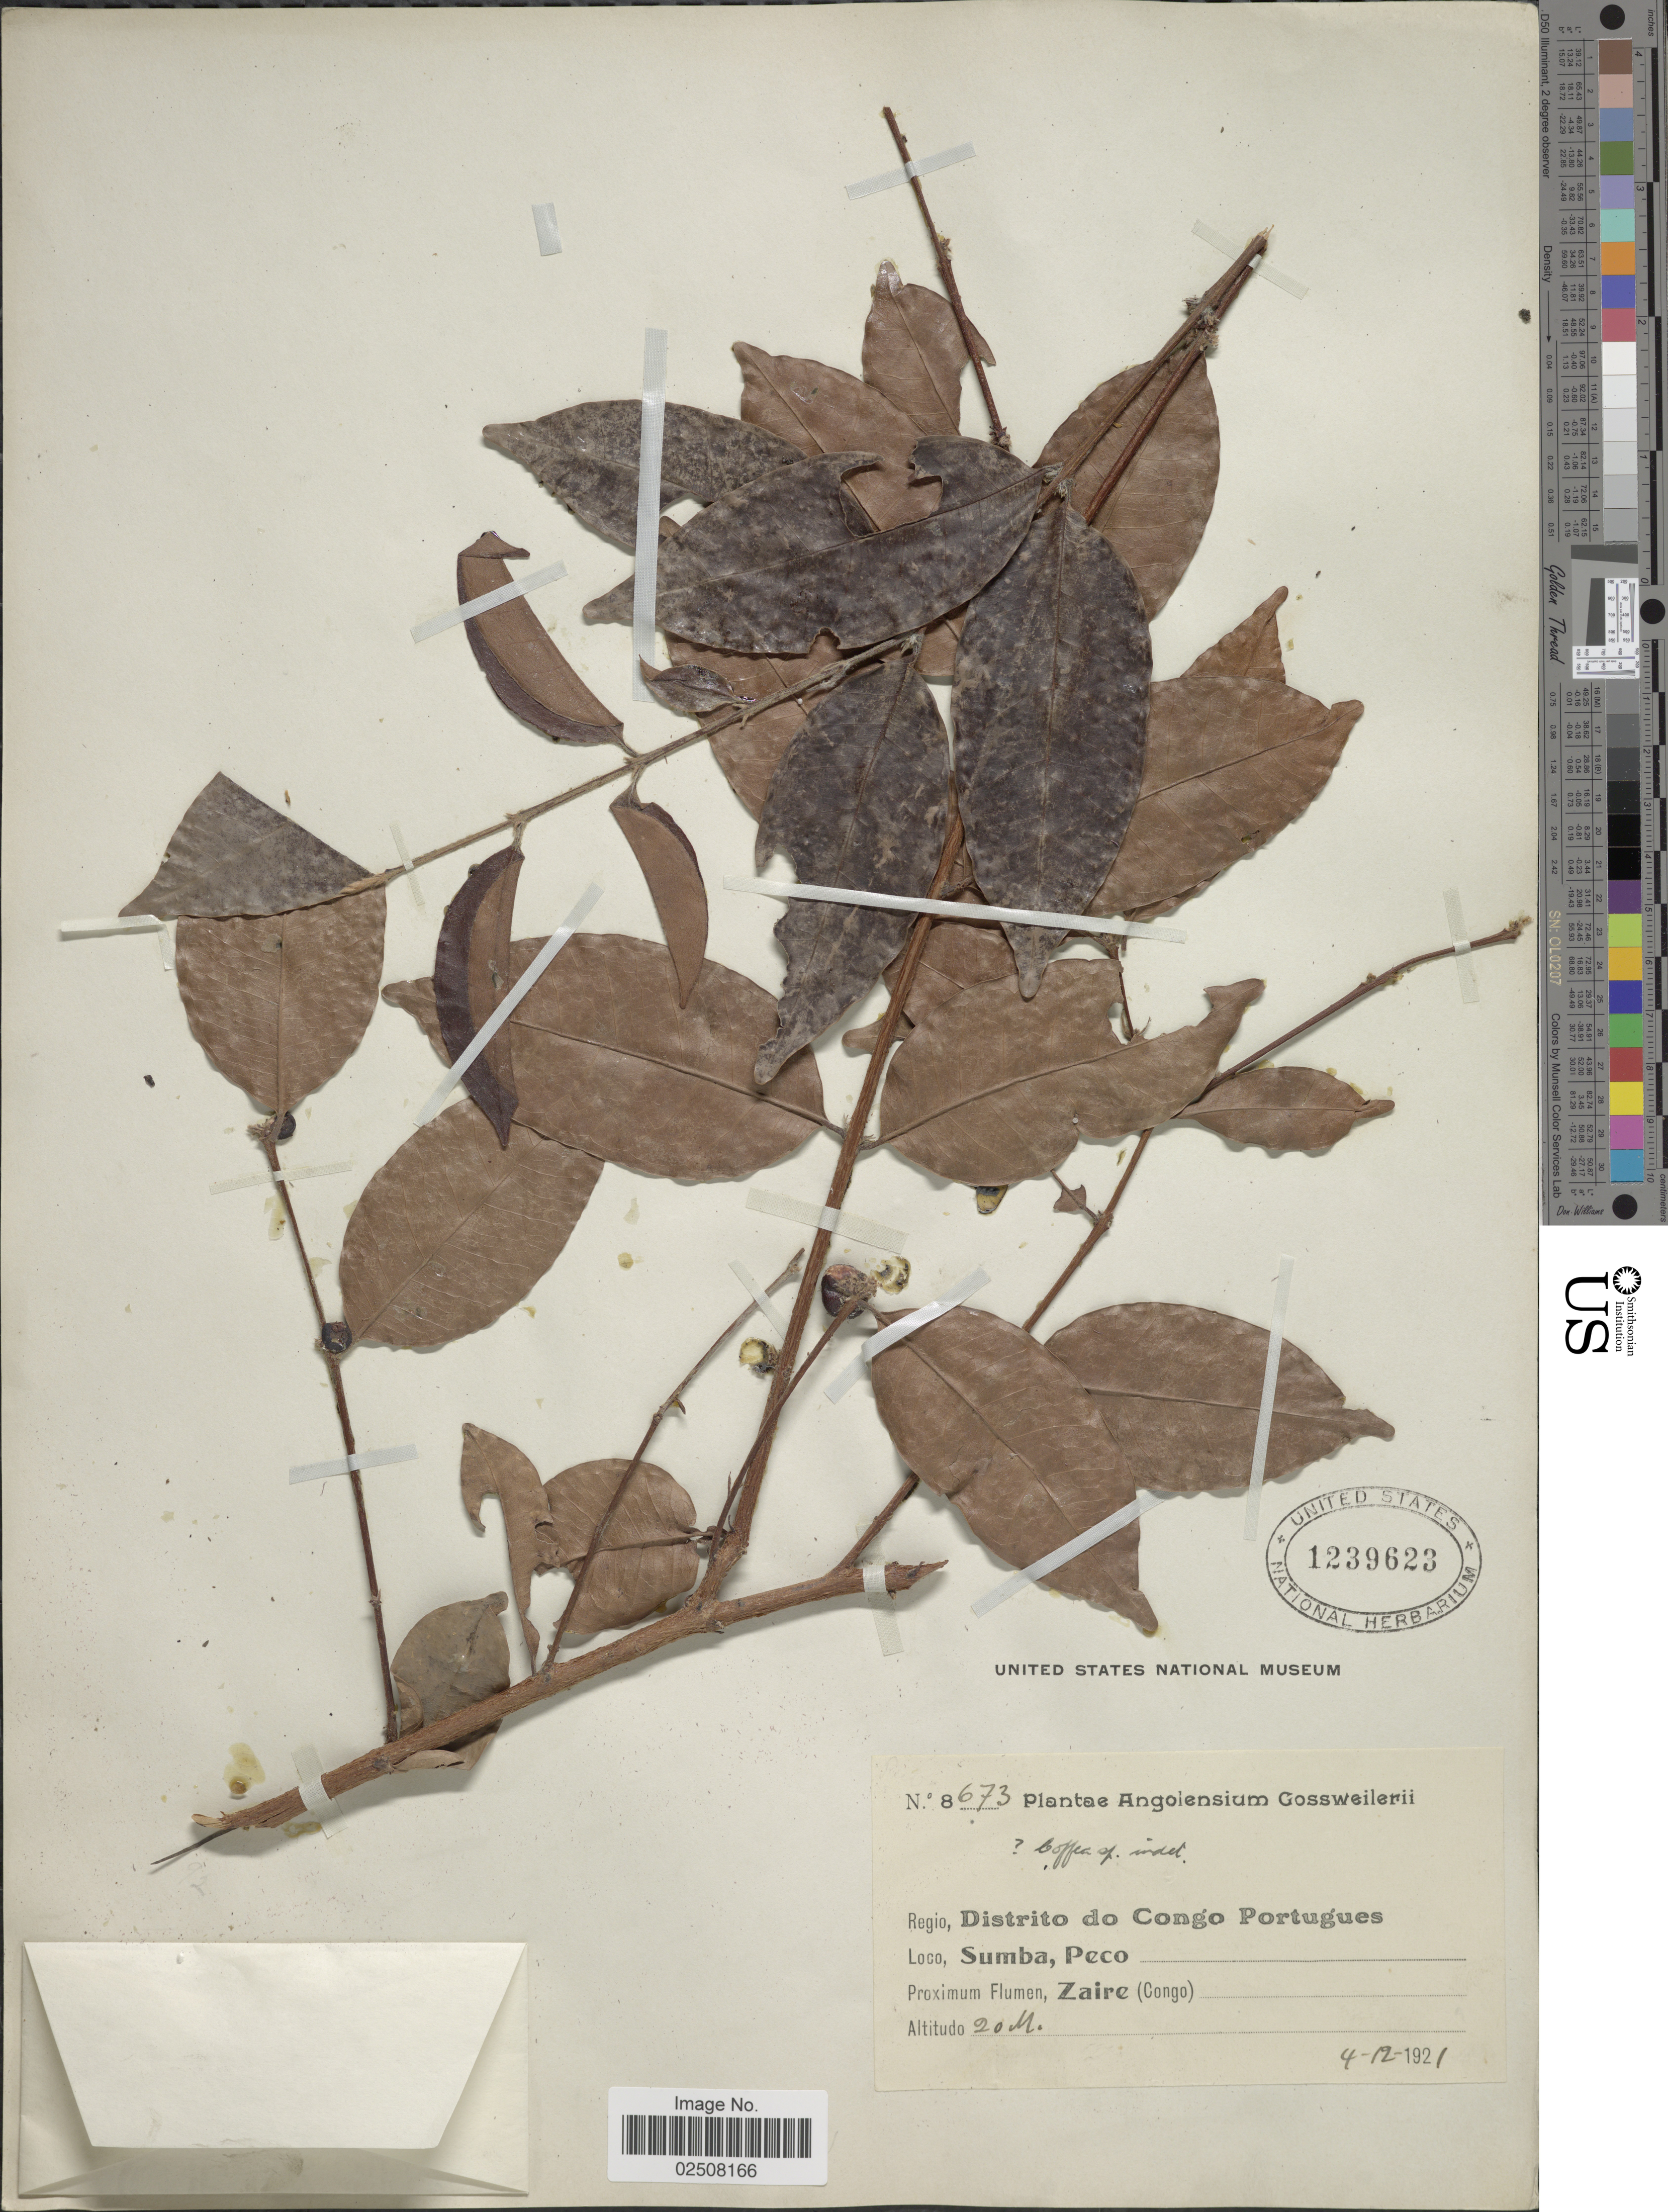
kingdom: Plantae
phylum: Tracheophyta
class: Magnoliopsida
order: Gentianales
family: Rubiaceae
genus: Coffea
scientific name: Coffea sp.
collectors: -. Gossweiler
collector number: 867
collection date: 1921-12-04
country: Angola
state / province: Zaire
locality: Regio, Distrito do Congo Portugues, Loco, Sumba, Peco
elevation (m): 20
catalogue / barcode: US 1239623